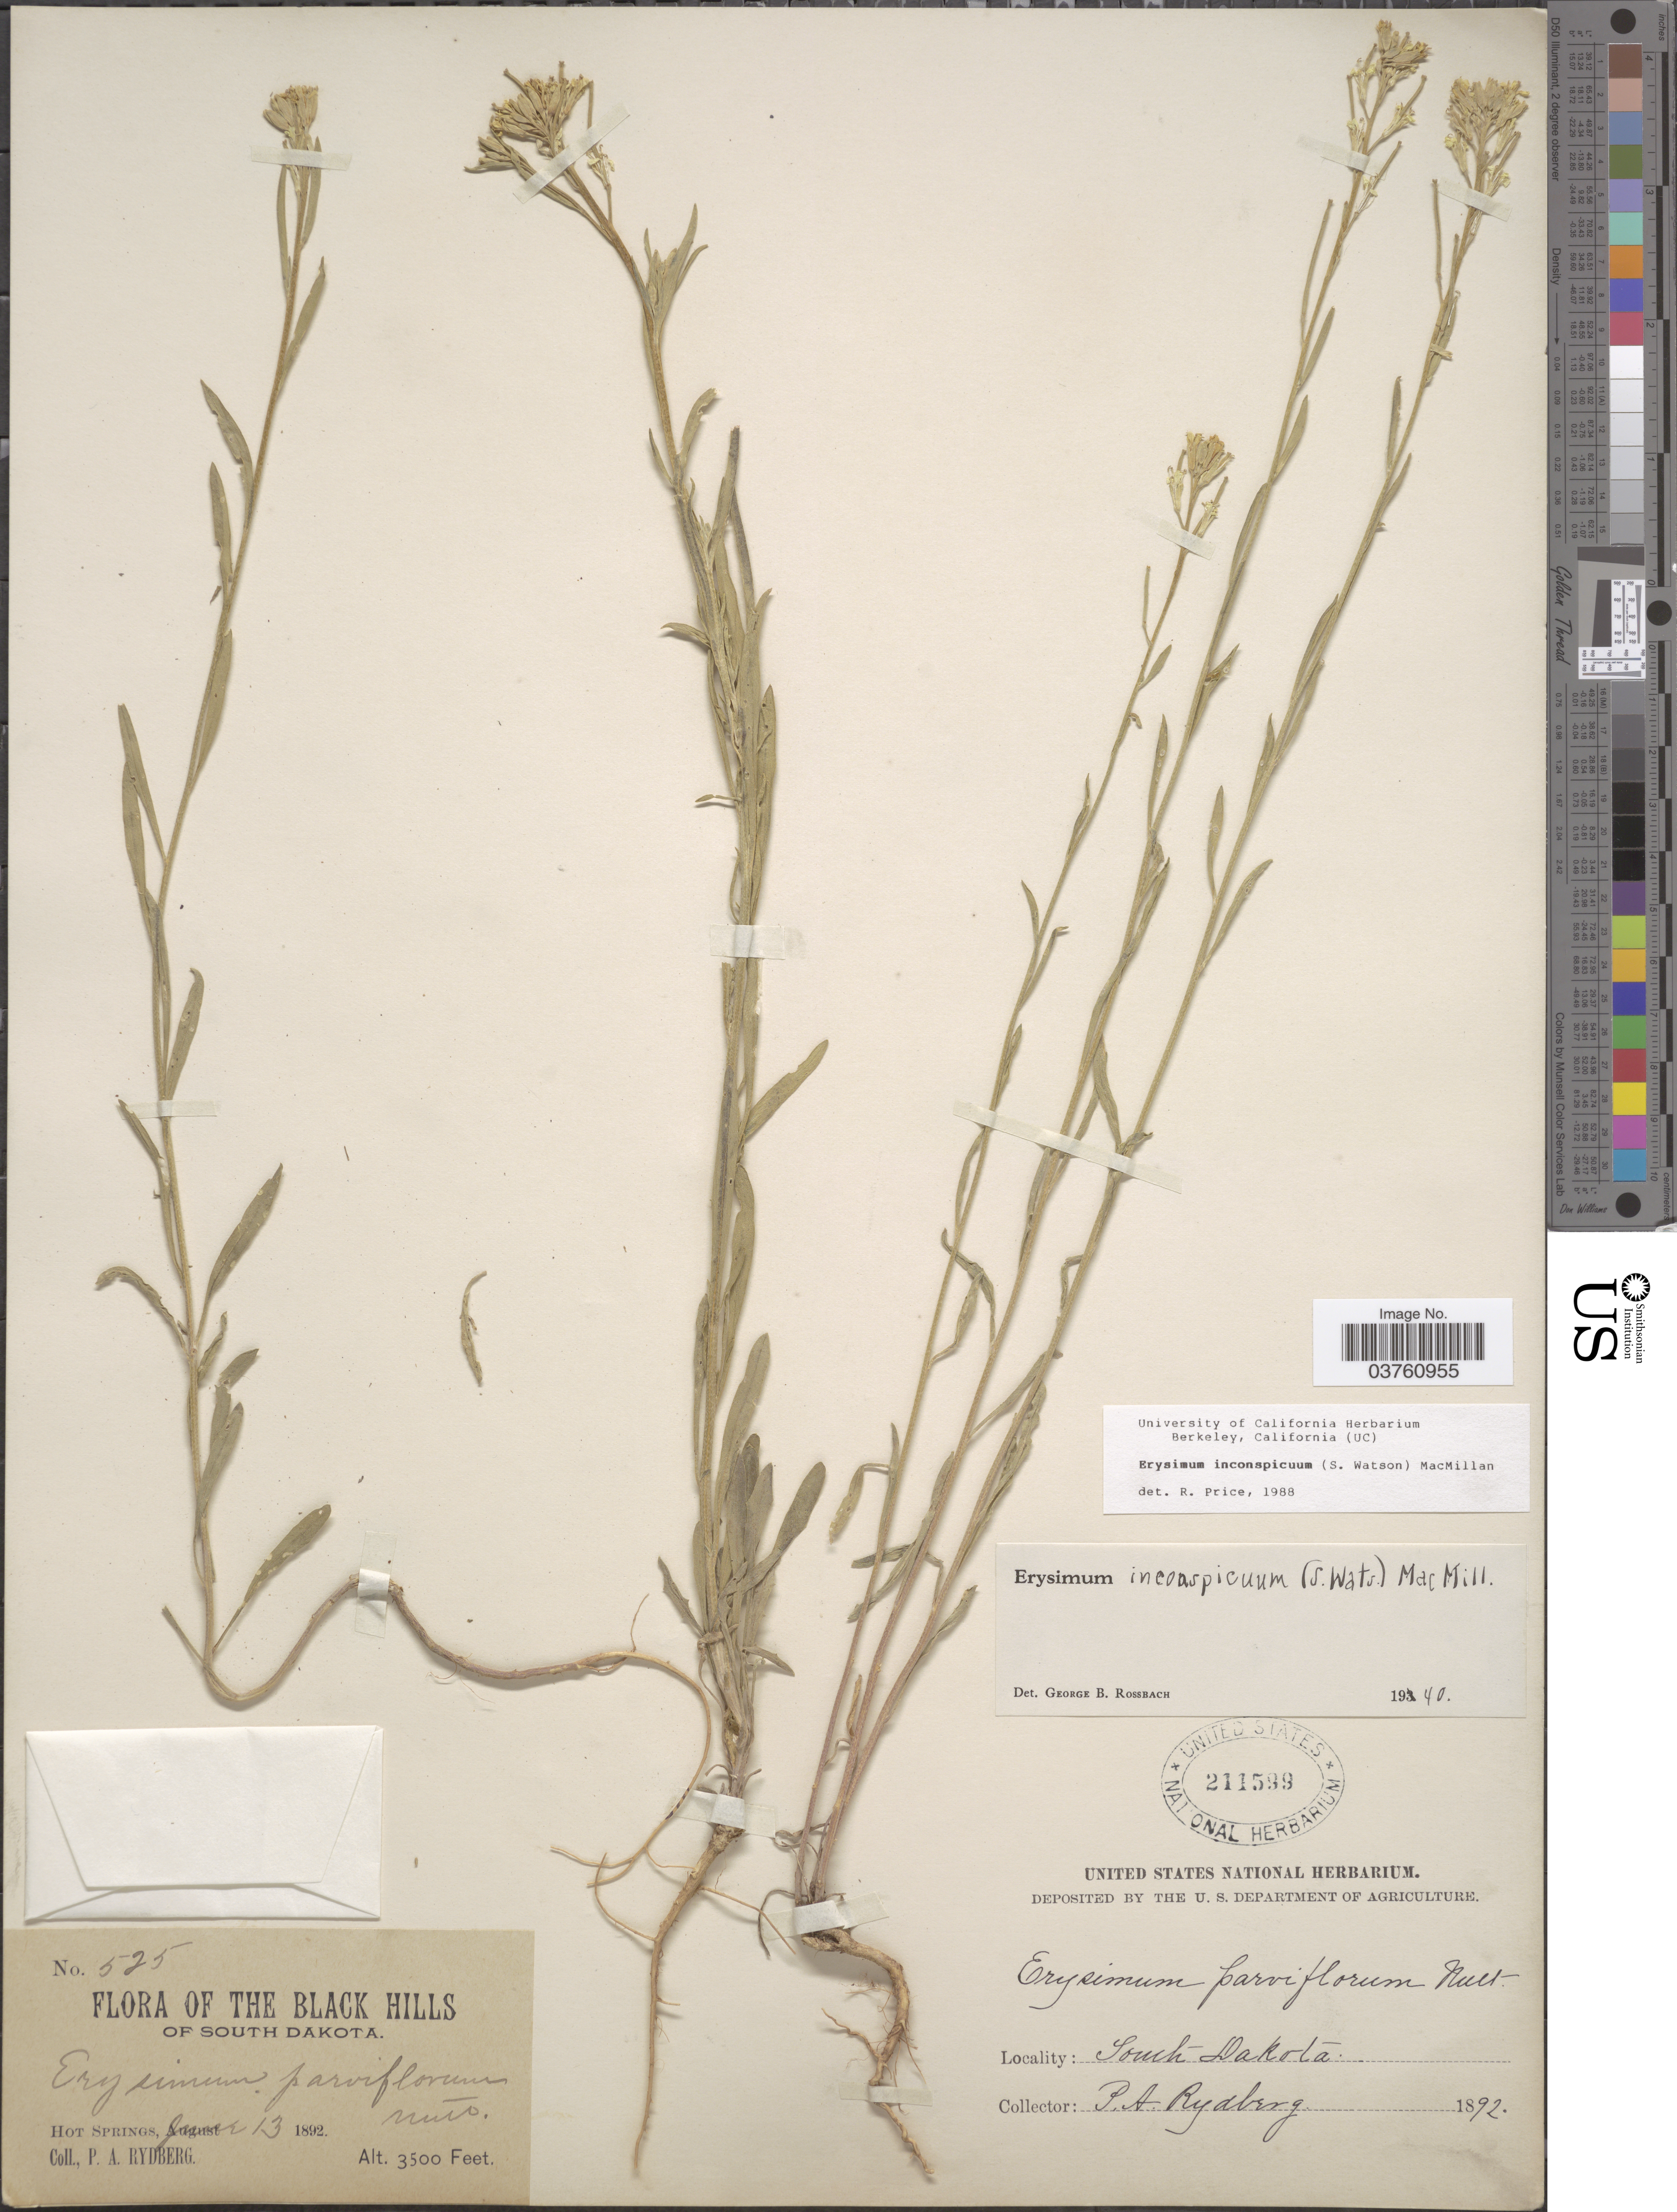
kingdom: Plantae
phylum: Tracheophyta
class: Magnoliopsida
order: Brassicales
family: Brassicaceae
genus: Erysimum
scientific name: Erysimum inconspicuum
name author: (S. Watson) MacMill.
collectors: P. A. Rydberg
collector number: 525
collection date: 1892-06-13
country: United States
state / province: South Dakota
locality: The Black Hills of South Dakota. Hot Springs.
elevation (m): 1067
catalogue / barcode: US 211599